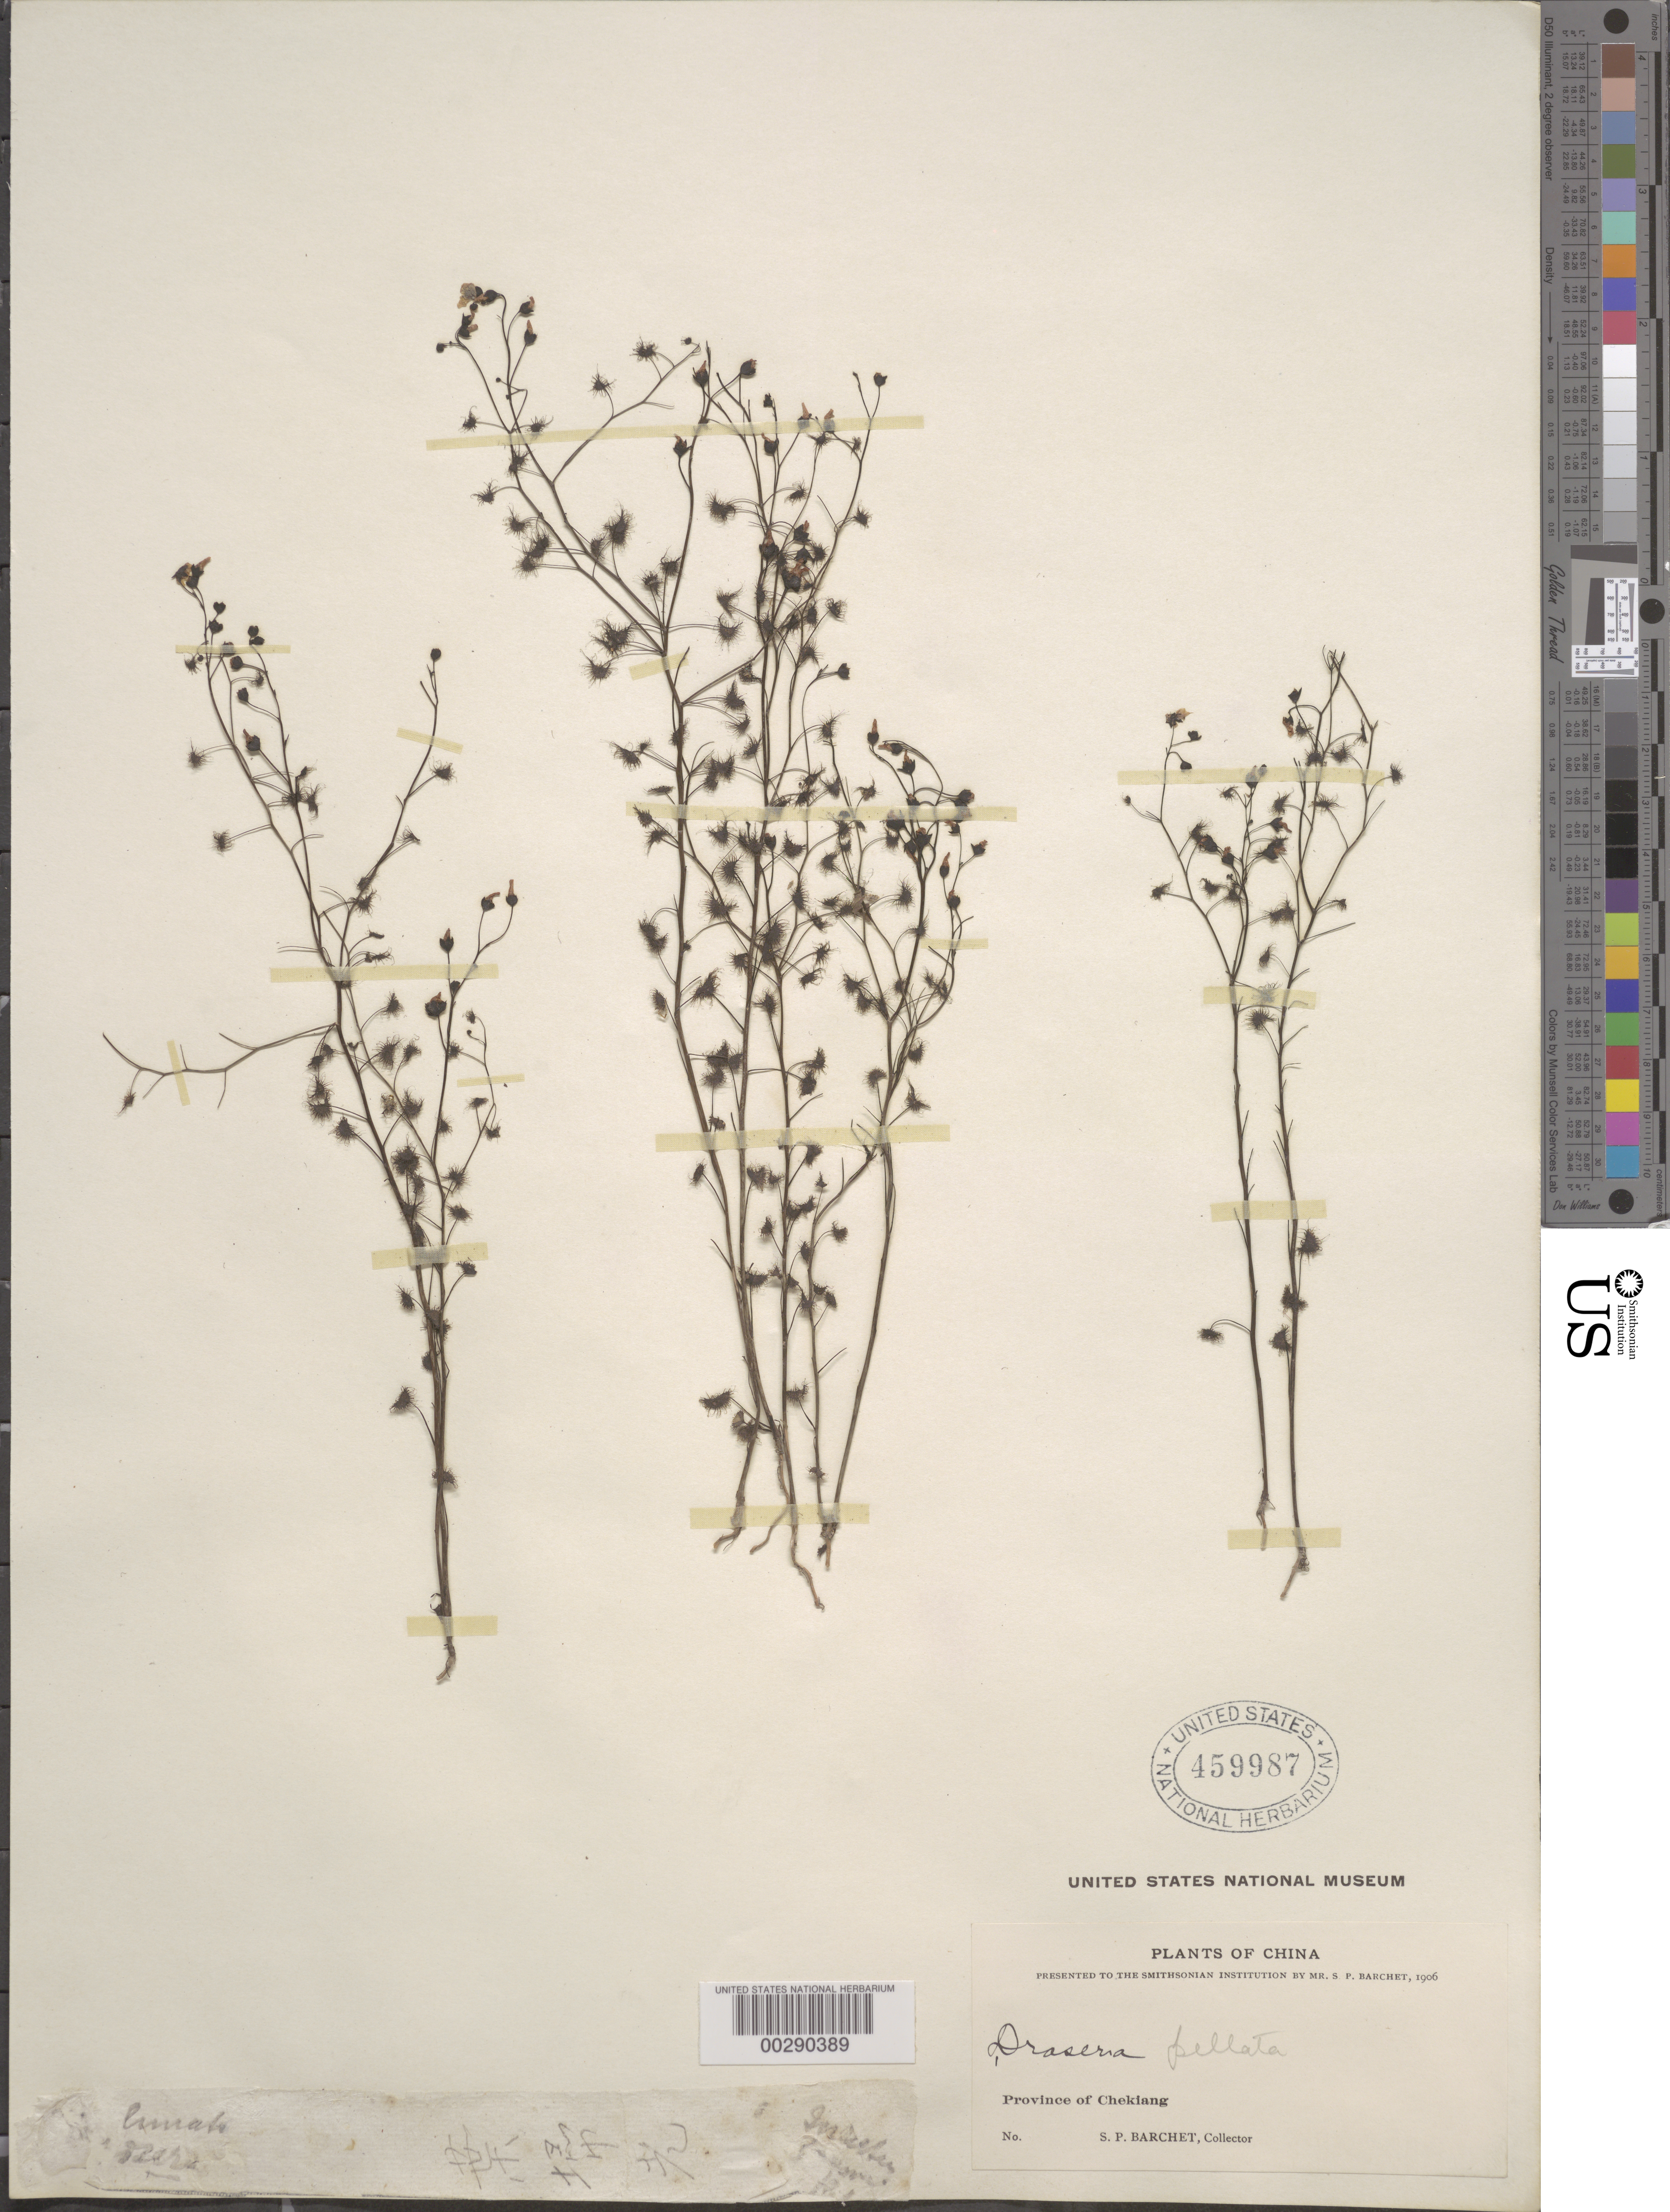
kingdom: Plantae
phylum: Tracheophyta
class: Magnoliopsida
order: Caryophyllales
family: Droseraceae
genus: Drosera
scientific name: Drosera peltata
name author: Sm. ex Willd.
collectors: S. P. Barchet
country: China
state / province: Zhejiang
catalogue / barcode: US 459987